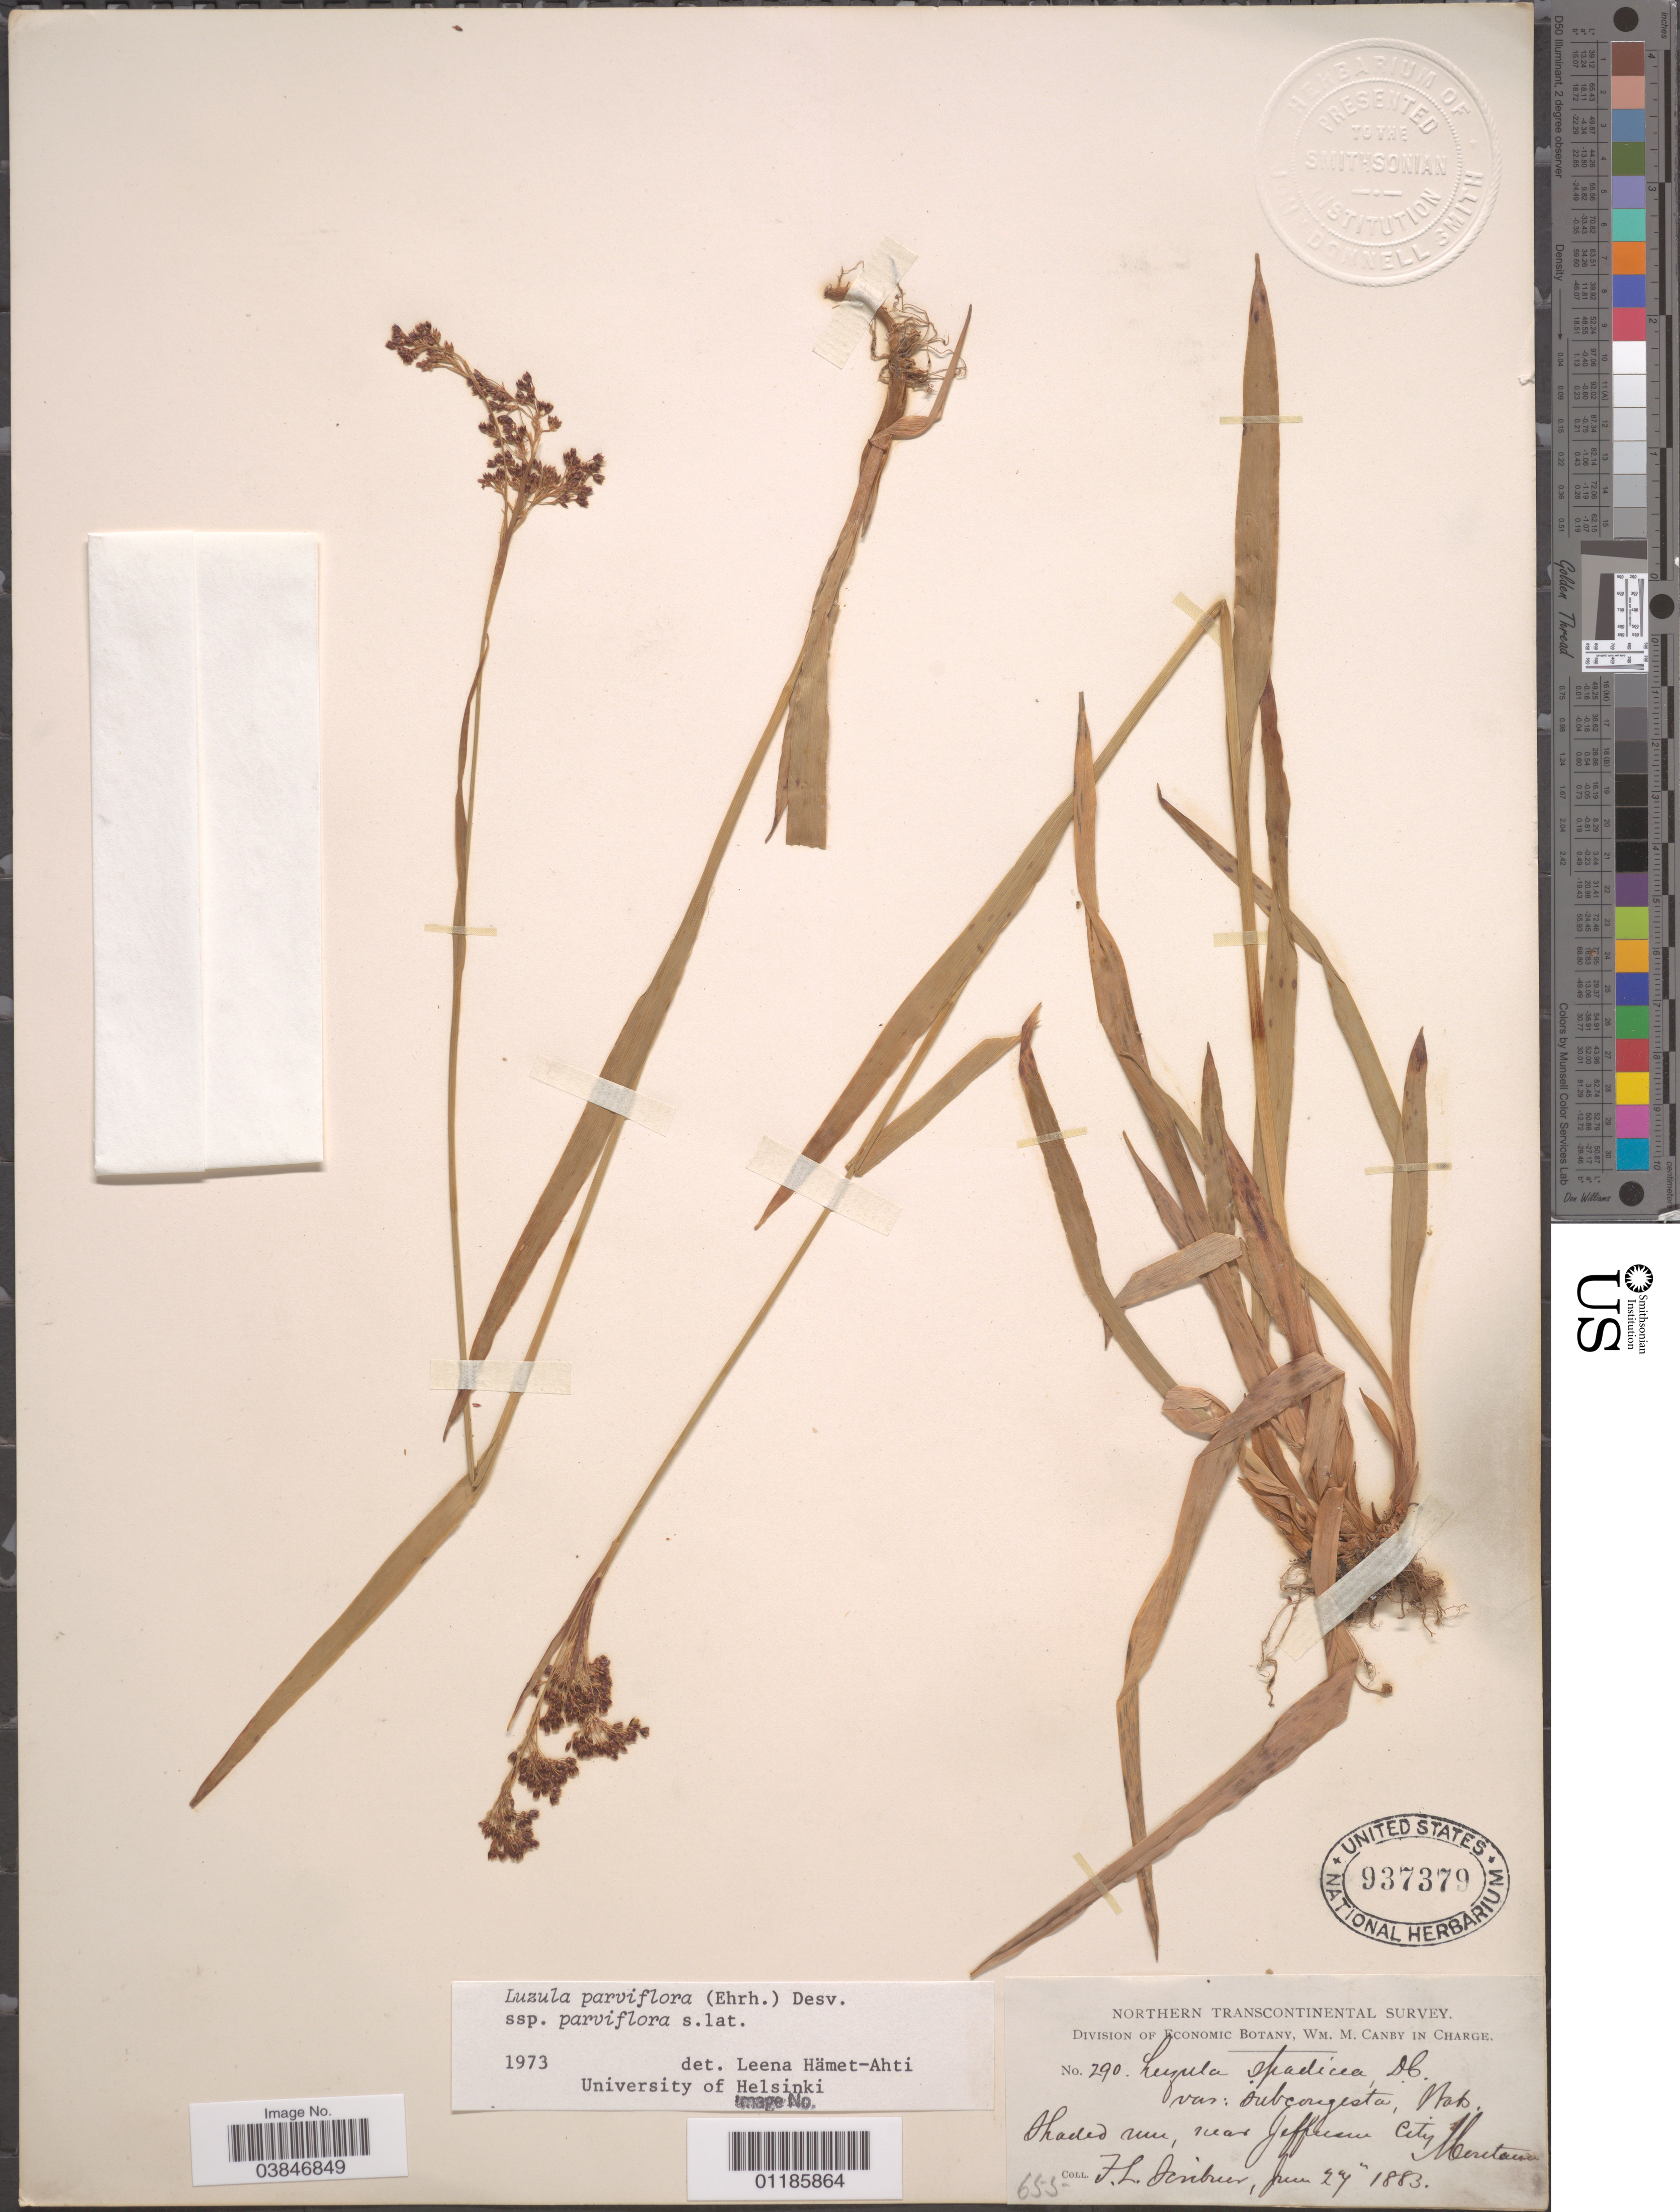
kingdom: Plantae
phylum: Tracheophyta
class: Liliopsida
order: Poales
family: Juncaceae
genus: Luzula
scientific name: Luzula parviflora subsp. parviflora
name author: (Ehrh.) Desv.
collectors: F. L. Scribner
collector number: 290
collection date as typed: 27 Jun 1883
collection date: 1883-06-27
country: United States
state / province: Montana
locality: Near Jefferson City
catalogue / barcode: US 937379